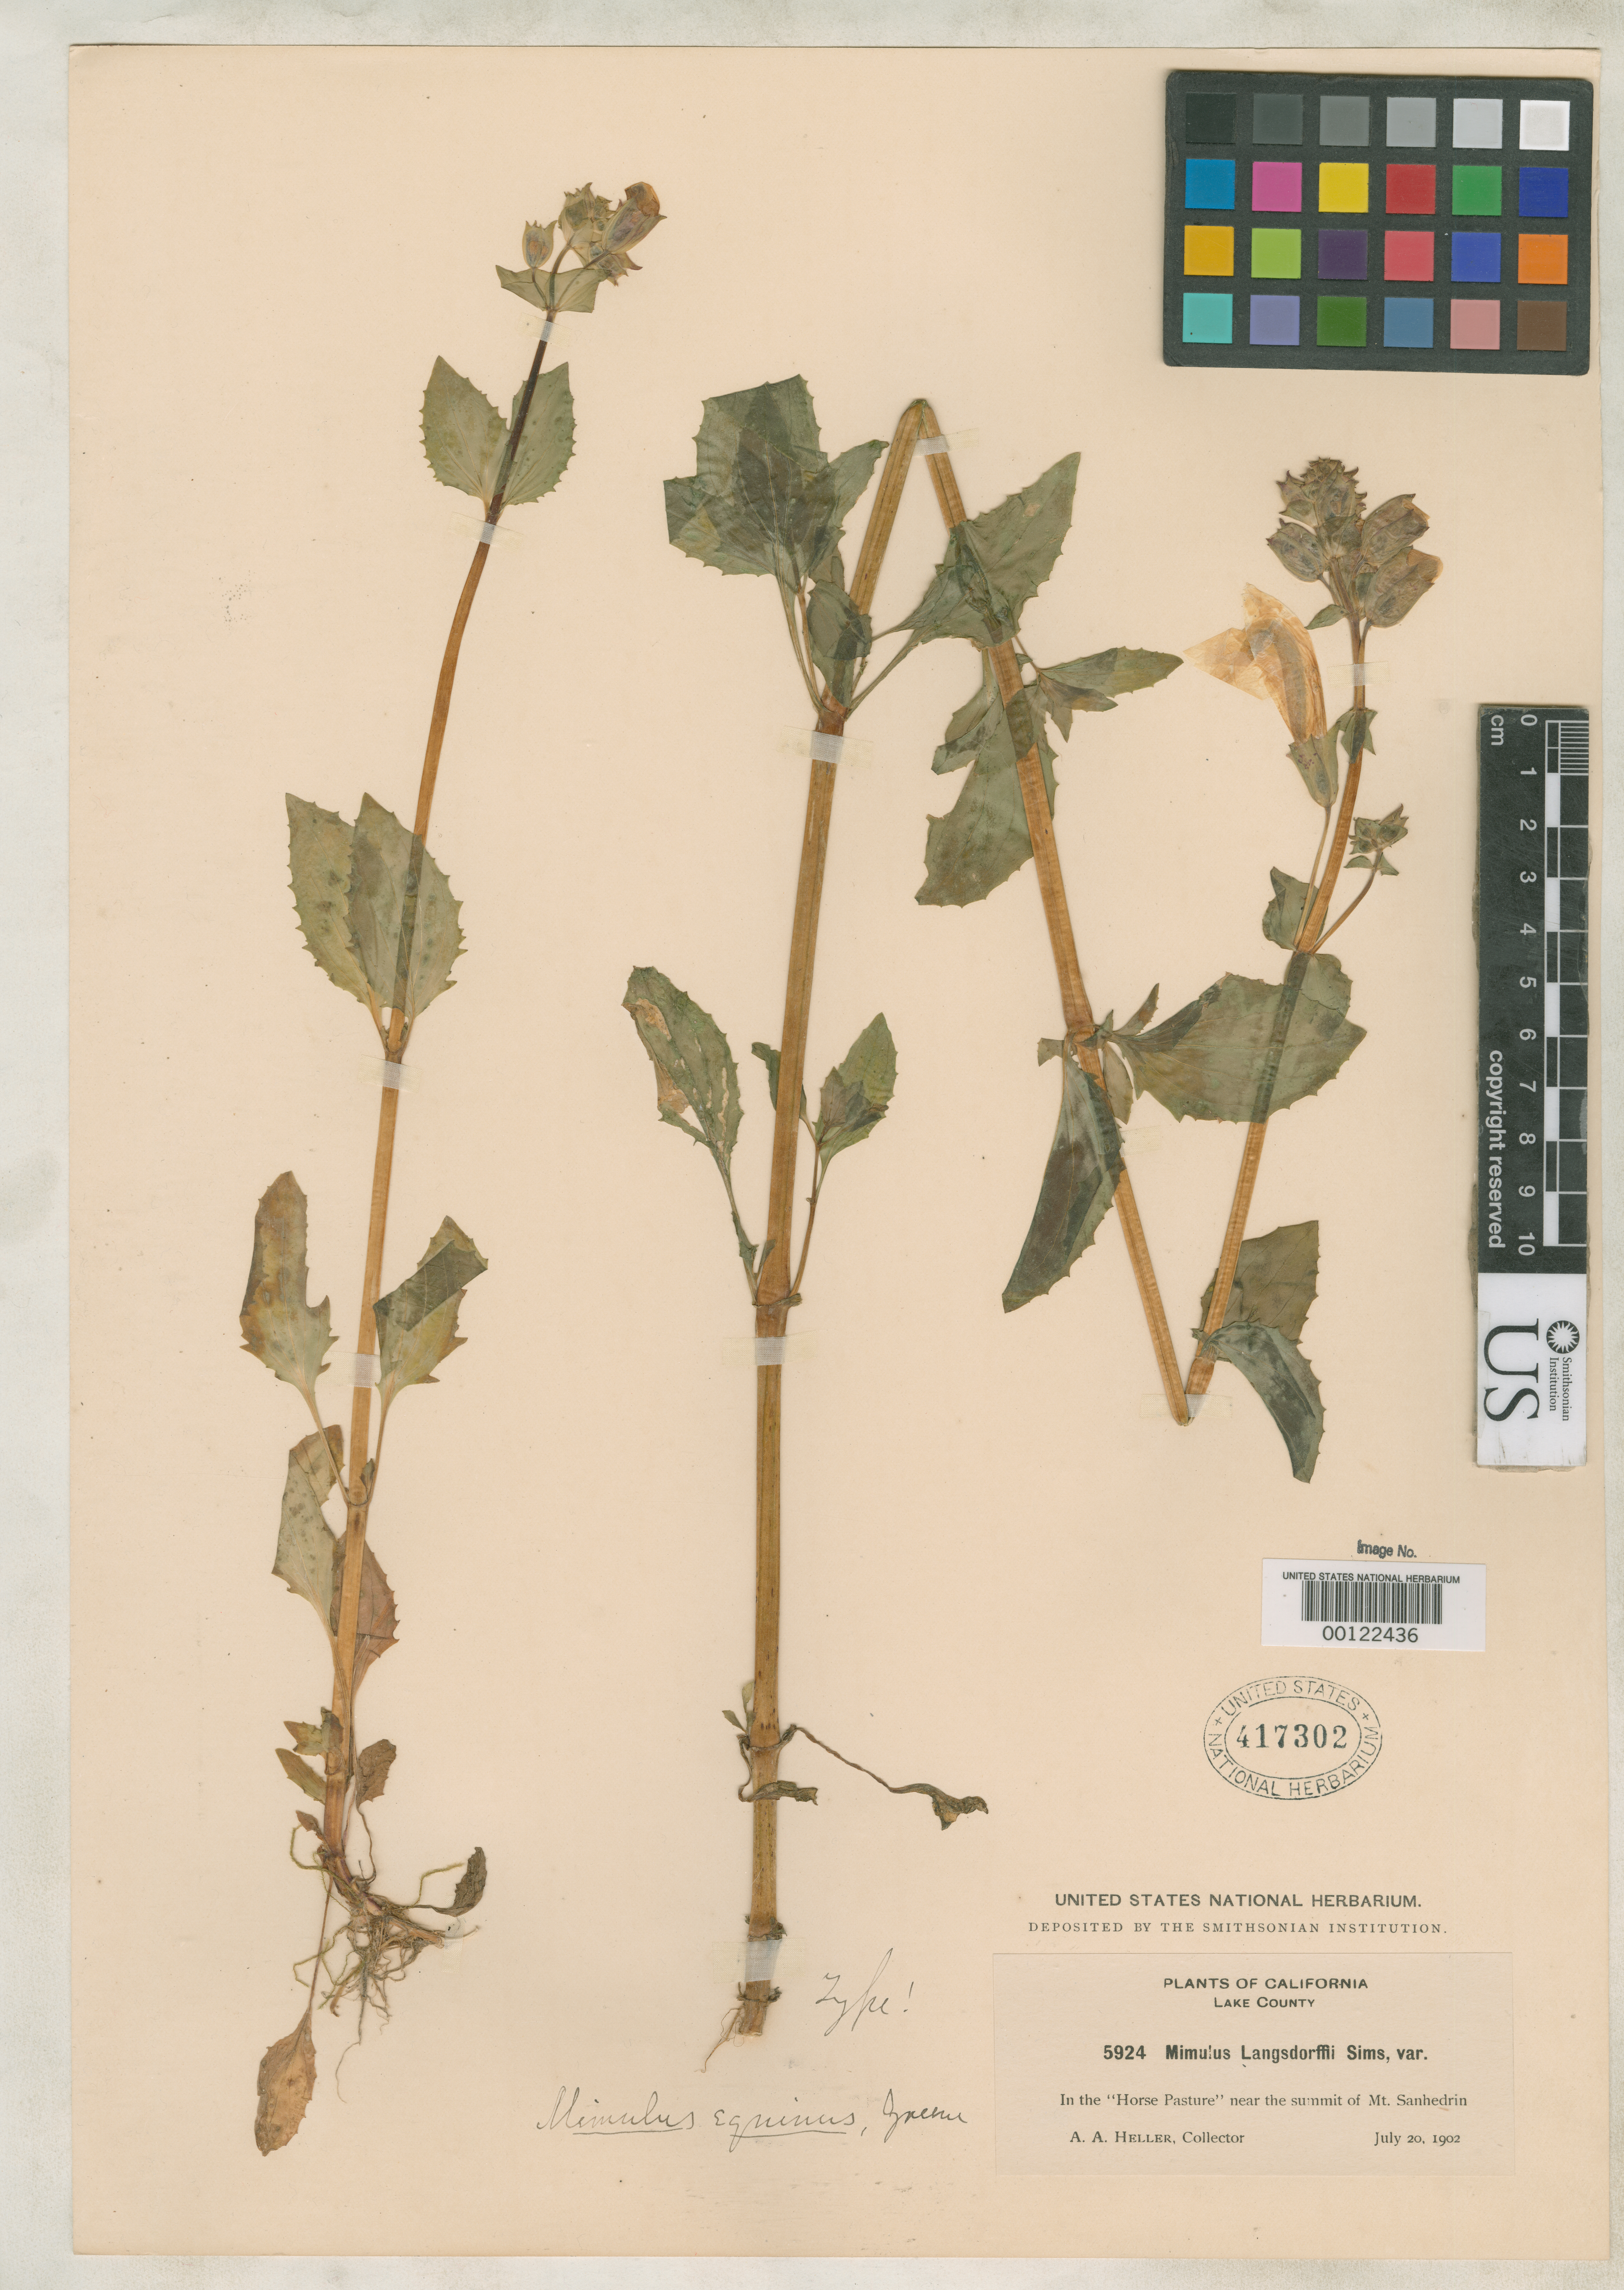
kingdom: Plantae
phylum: Tracheophyta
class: Magnoliopsida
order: Lamiales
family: Phrymaceae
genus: Mimulus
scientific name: Mimulus equinus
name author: Greene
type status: Holotype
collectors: A. A. Heller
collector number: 5924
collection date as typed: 20 Jul 1902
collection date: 1902-07-20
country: United States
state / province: California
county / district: Lake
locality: Summit of Mt. San Hedrin.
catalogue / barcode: US 417302